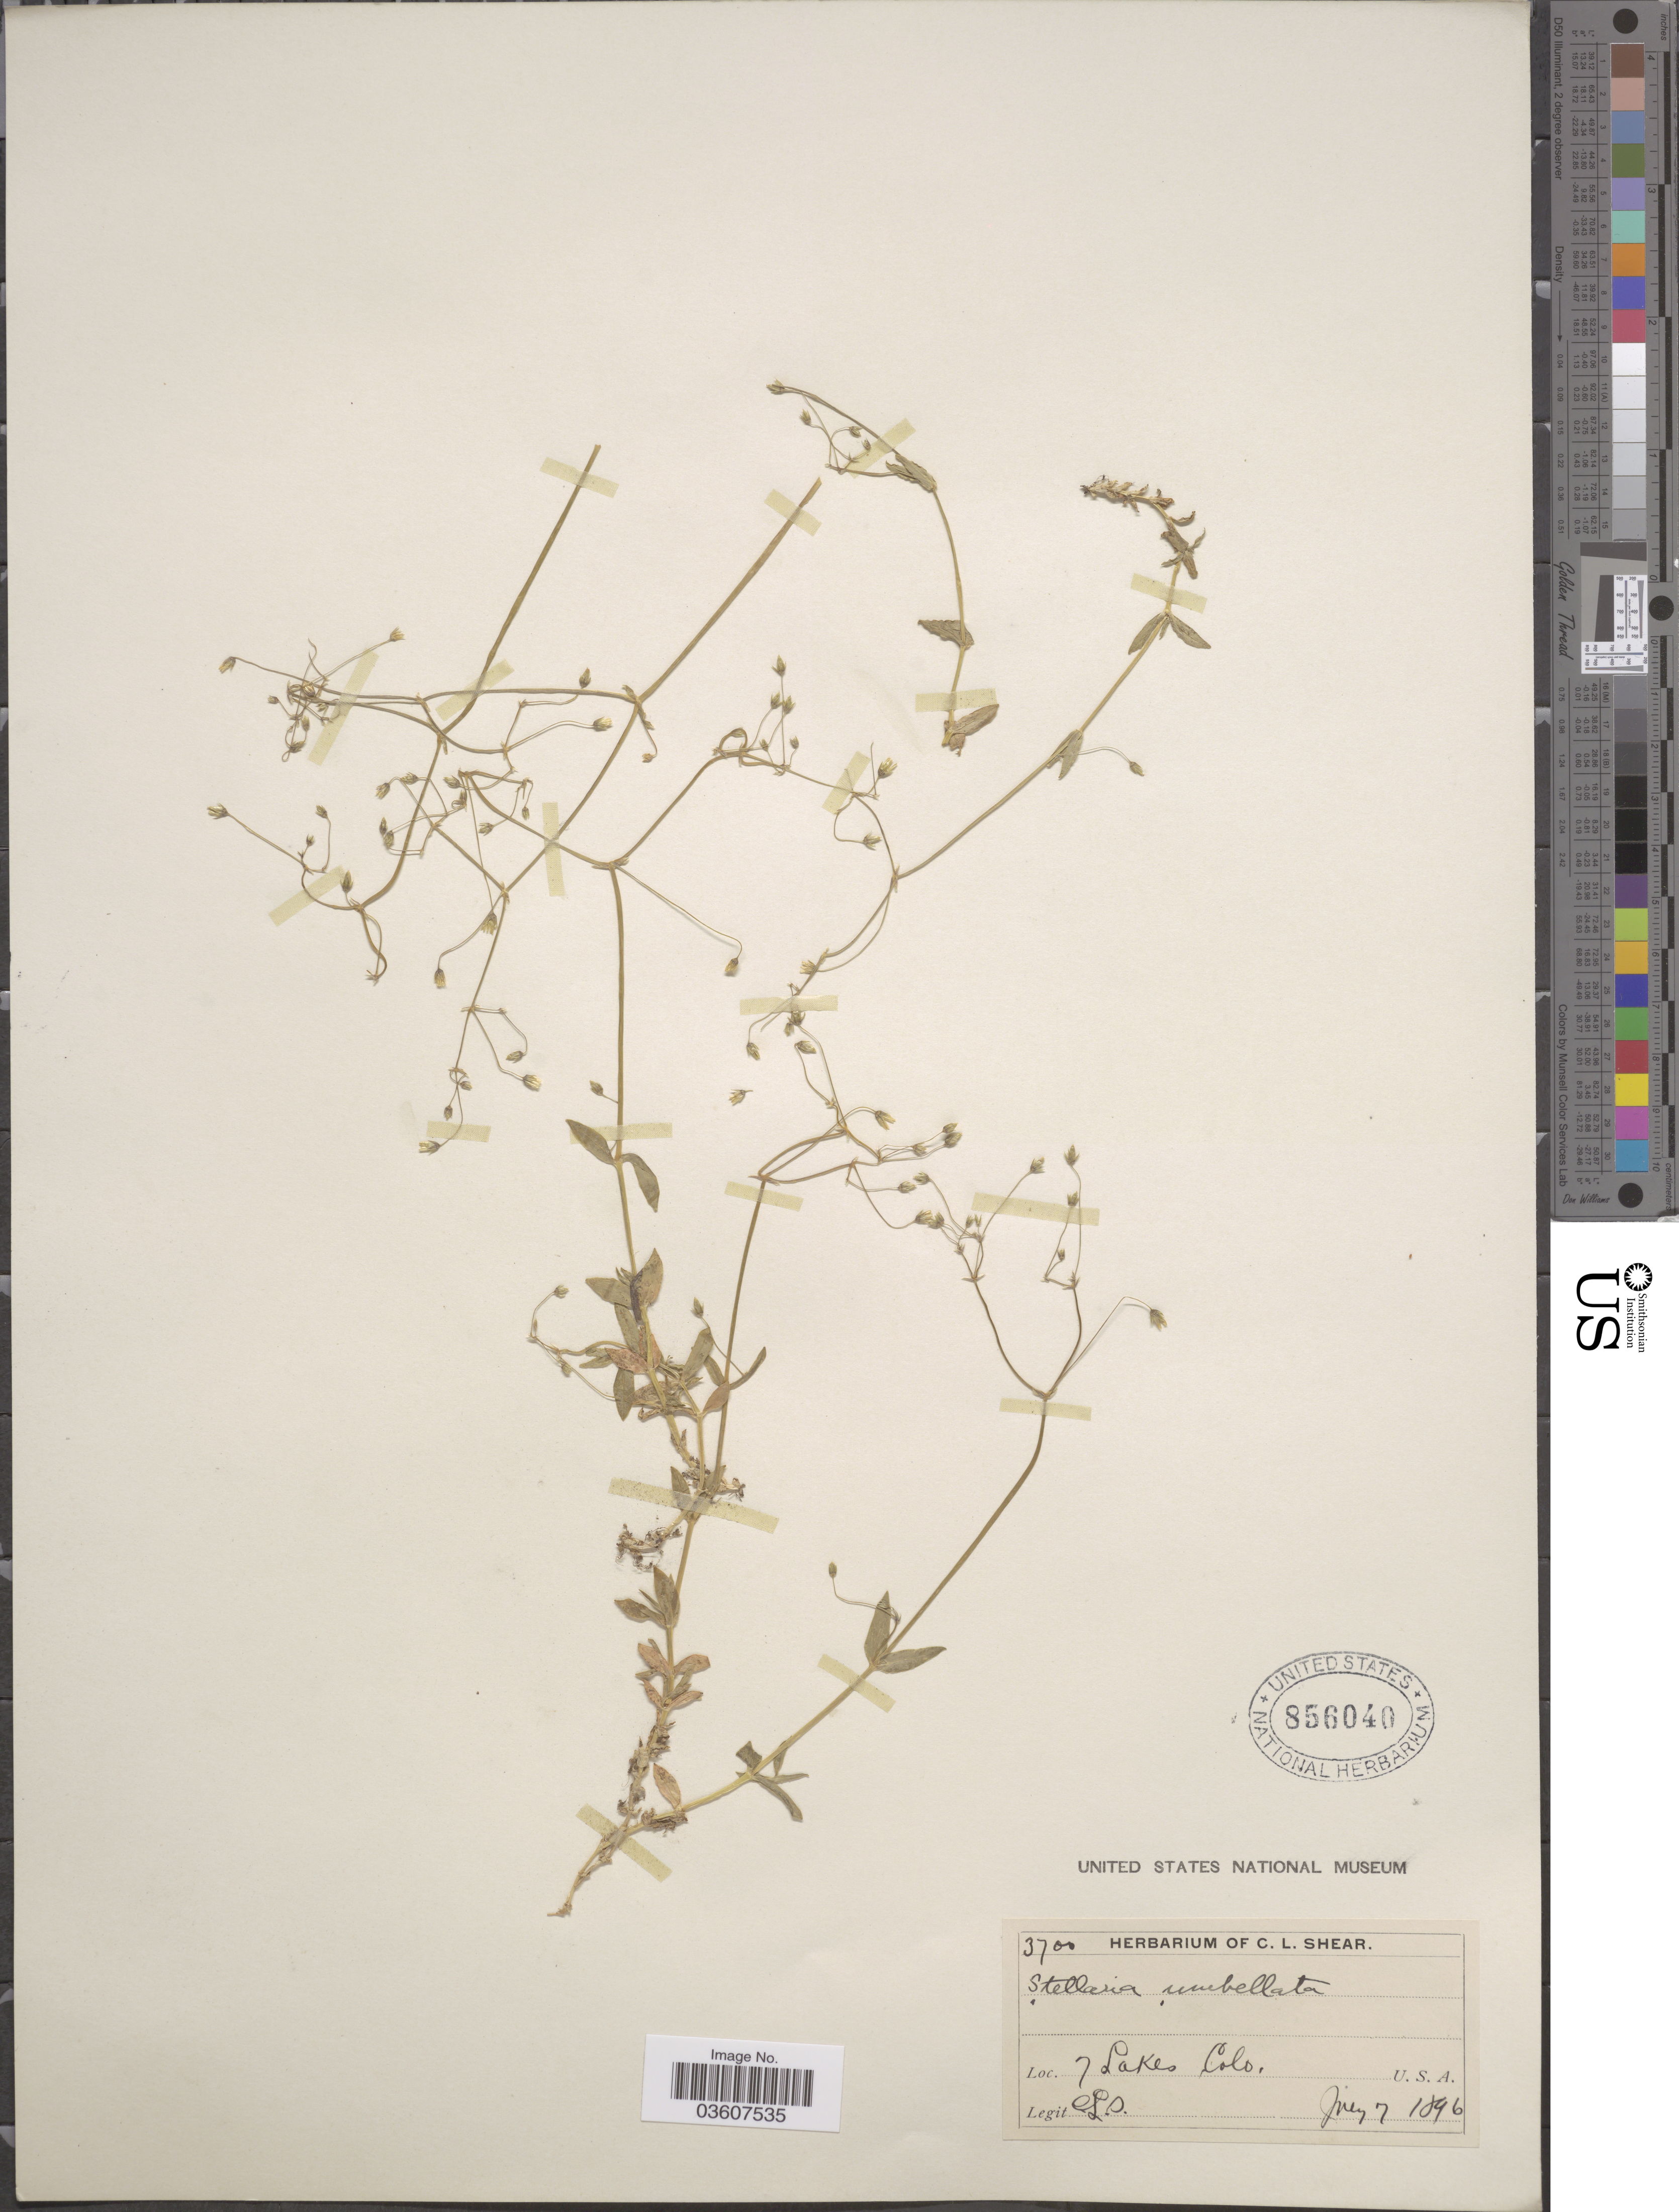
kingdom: Plantae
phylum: Tracheophyta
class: Magnoliopsida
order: Caryophyllales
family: Caryophyllaceae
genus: Stellaria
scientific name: Stellaria umbellata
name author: Turcz.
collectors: C. L. Shear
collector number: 3700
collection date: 1896-07-07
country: United States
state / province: Colorado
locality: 7 Lakes. Colo. U.S.A.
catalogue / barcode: US 856040